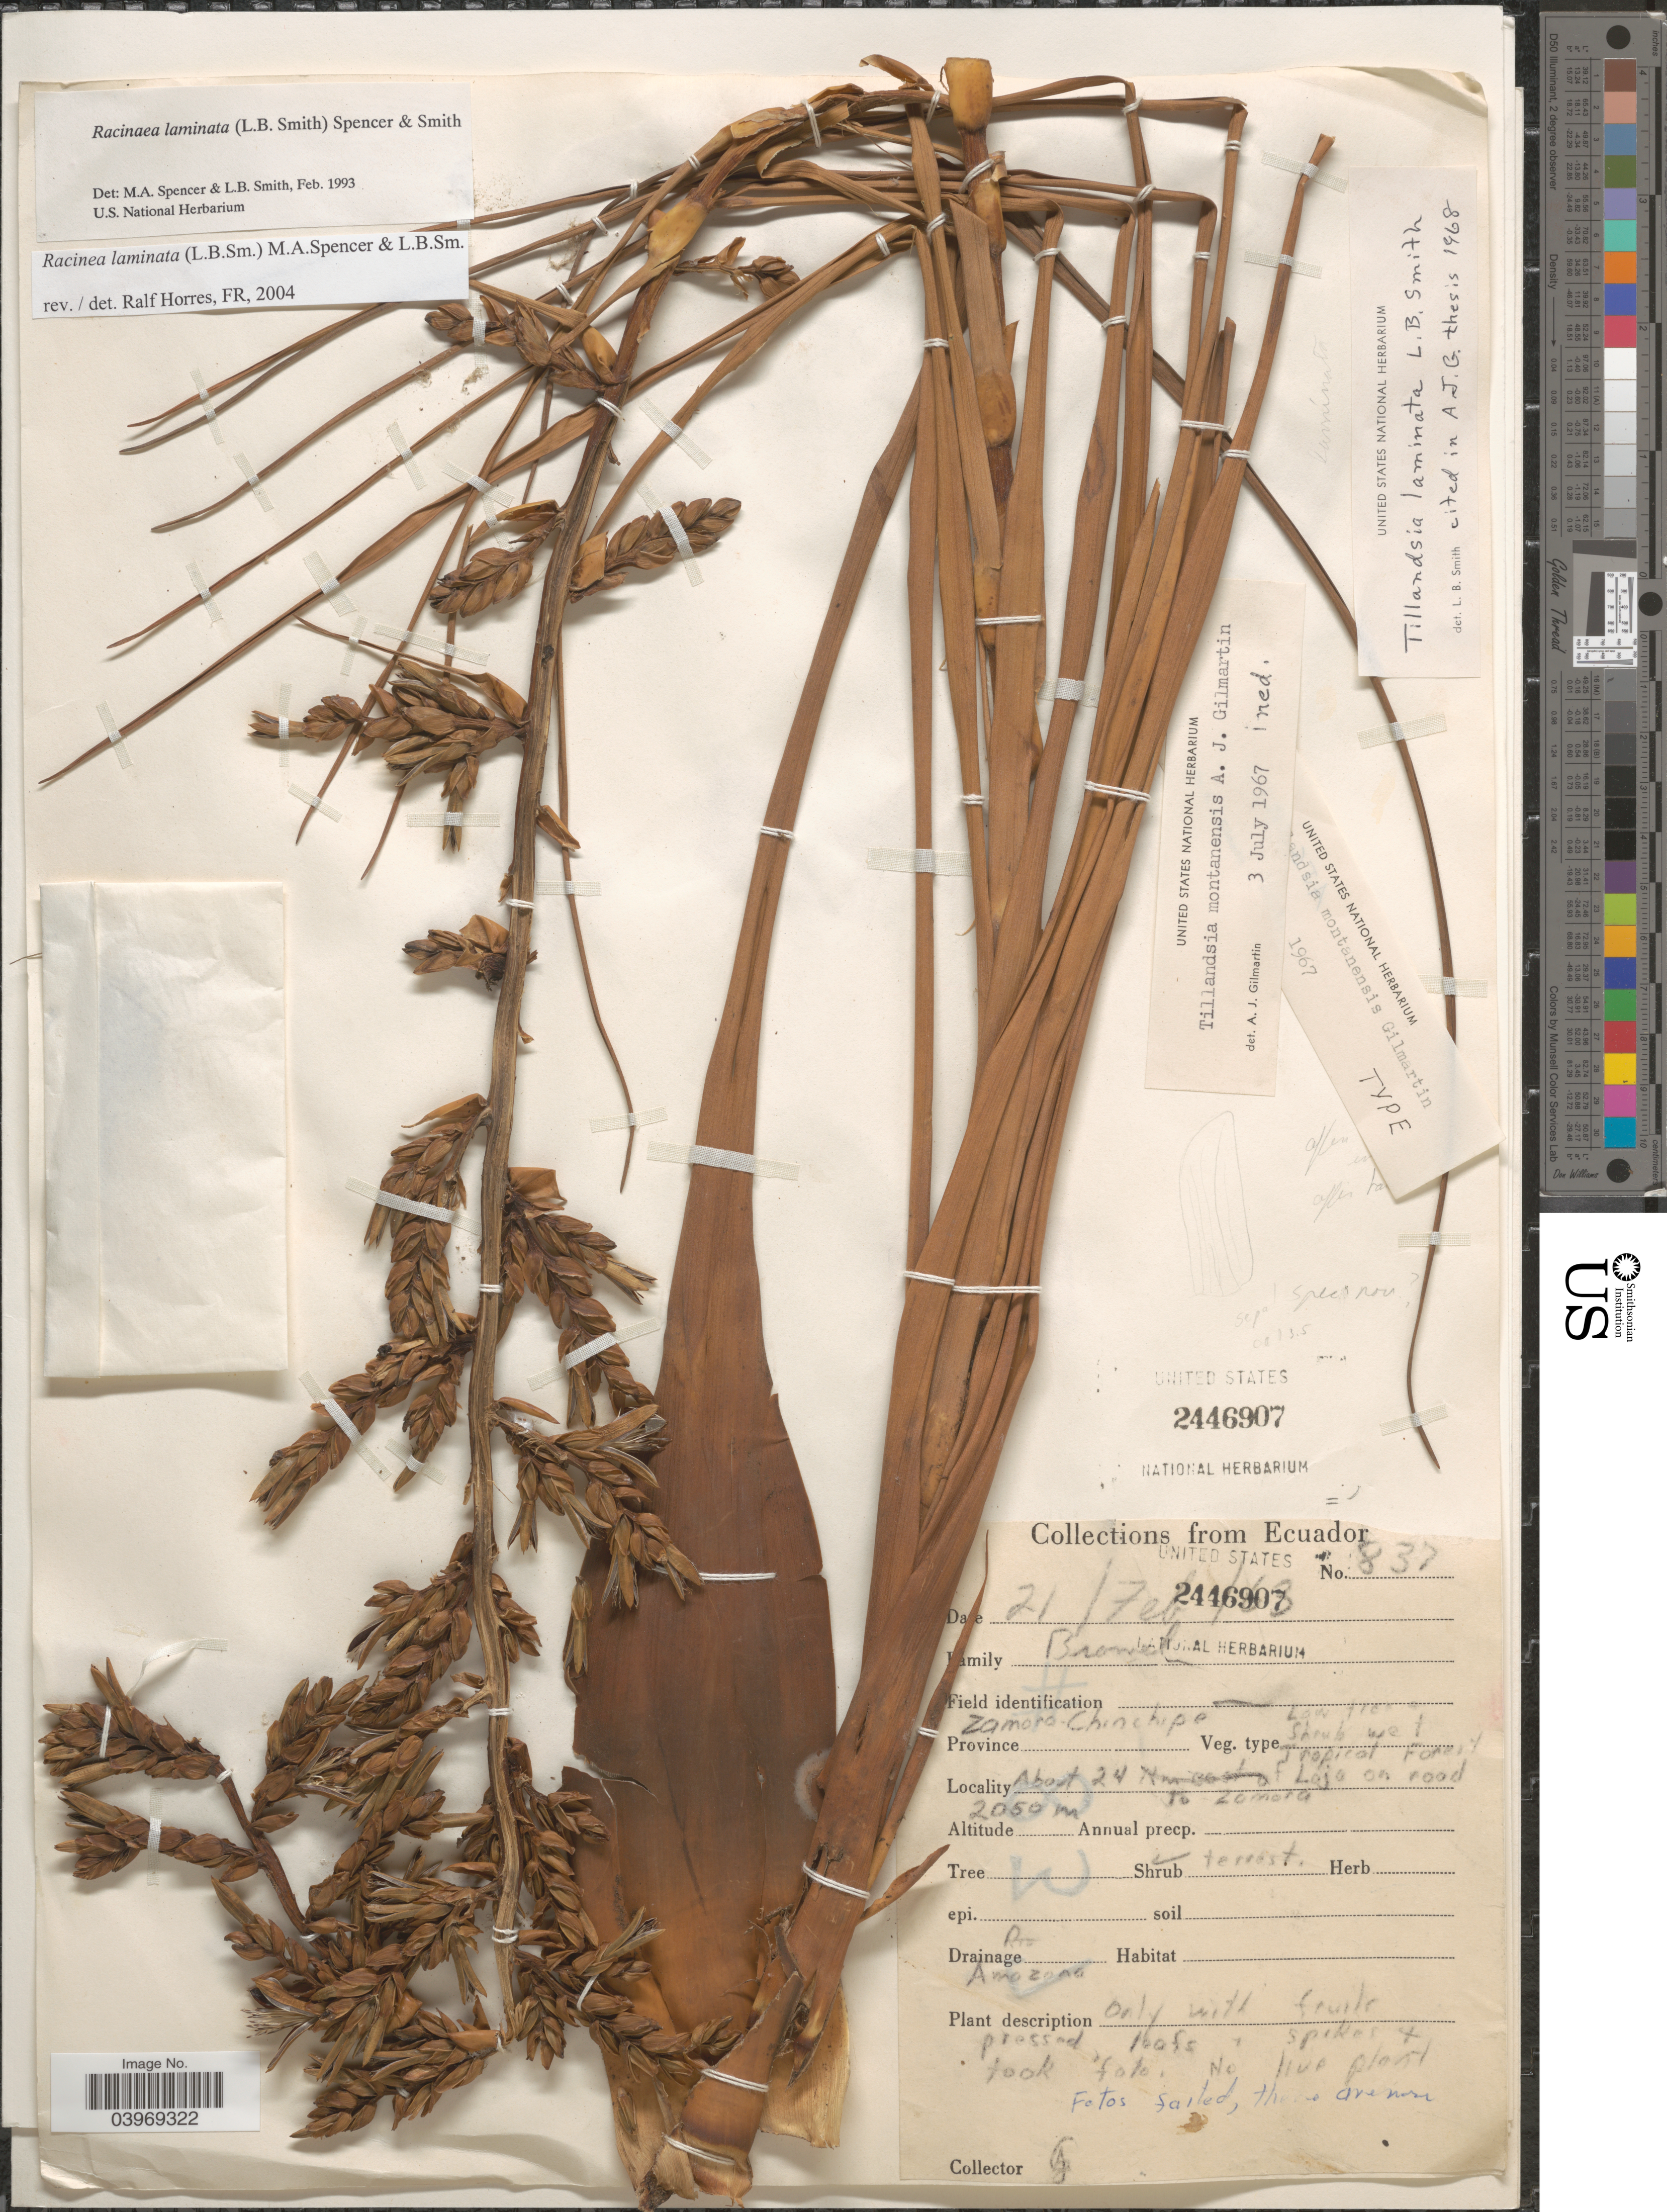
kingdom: Plantae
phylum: Tracheophyta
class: Liliopsida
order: Poales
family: Bromeliaceae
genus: Racinaea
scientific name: Racinaea laminata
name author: (L.B. Sm.) M.A. Spencer & L.B. Sm.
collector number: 837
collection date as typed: Transcribed d/m/y: 21/2/68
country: Ecuador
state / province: Zamora-Chinchipe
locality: About 24 Km Loja on road to Zamora. Drainage Amozona.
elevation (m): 2050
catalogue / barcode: US 2446907